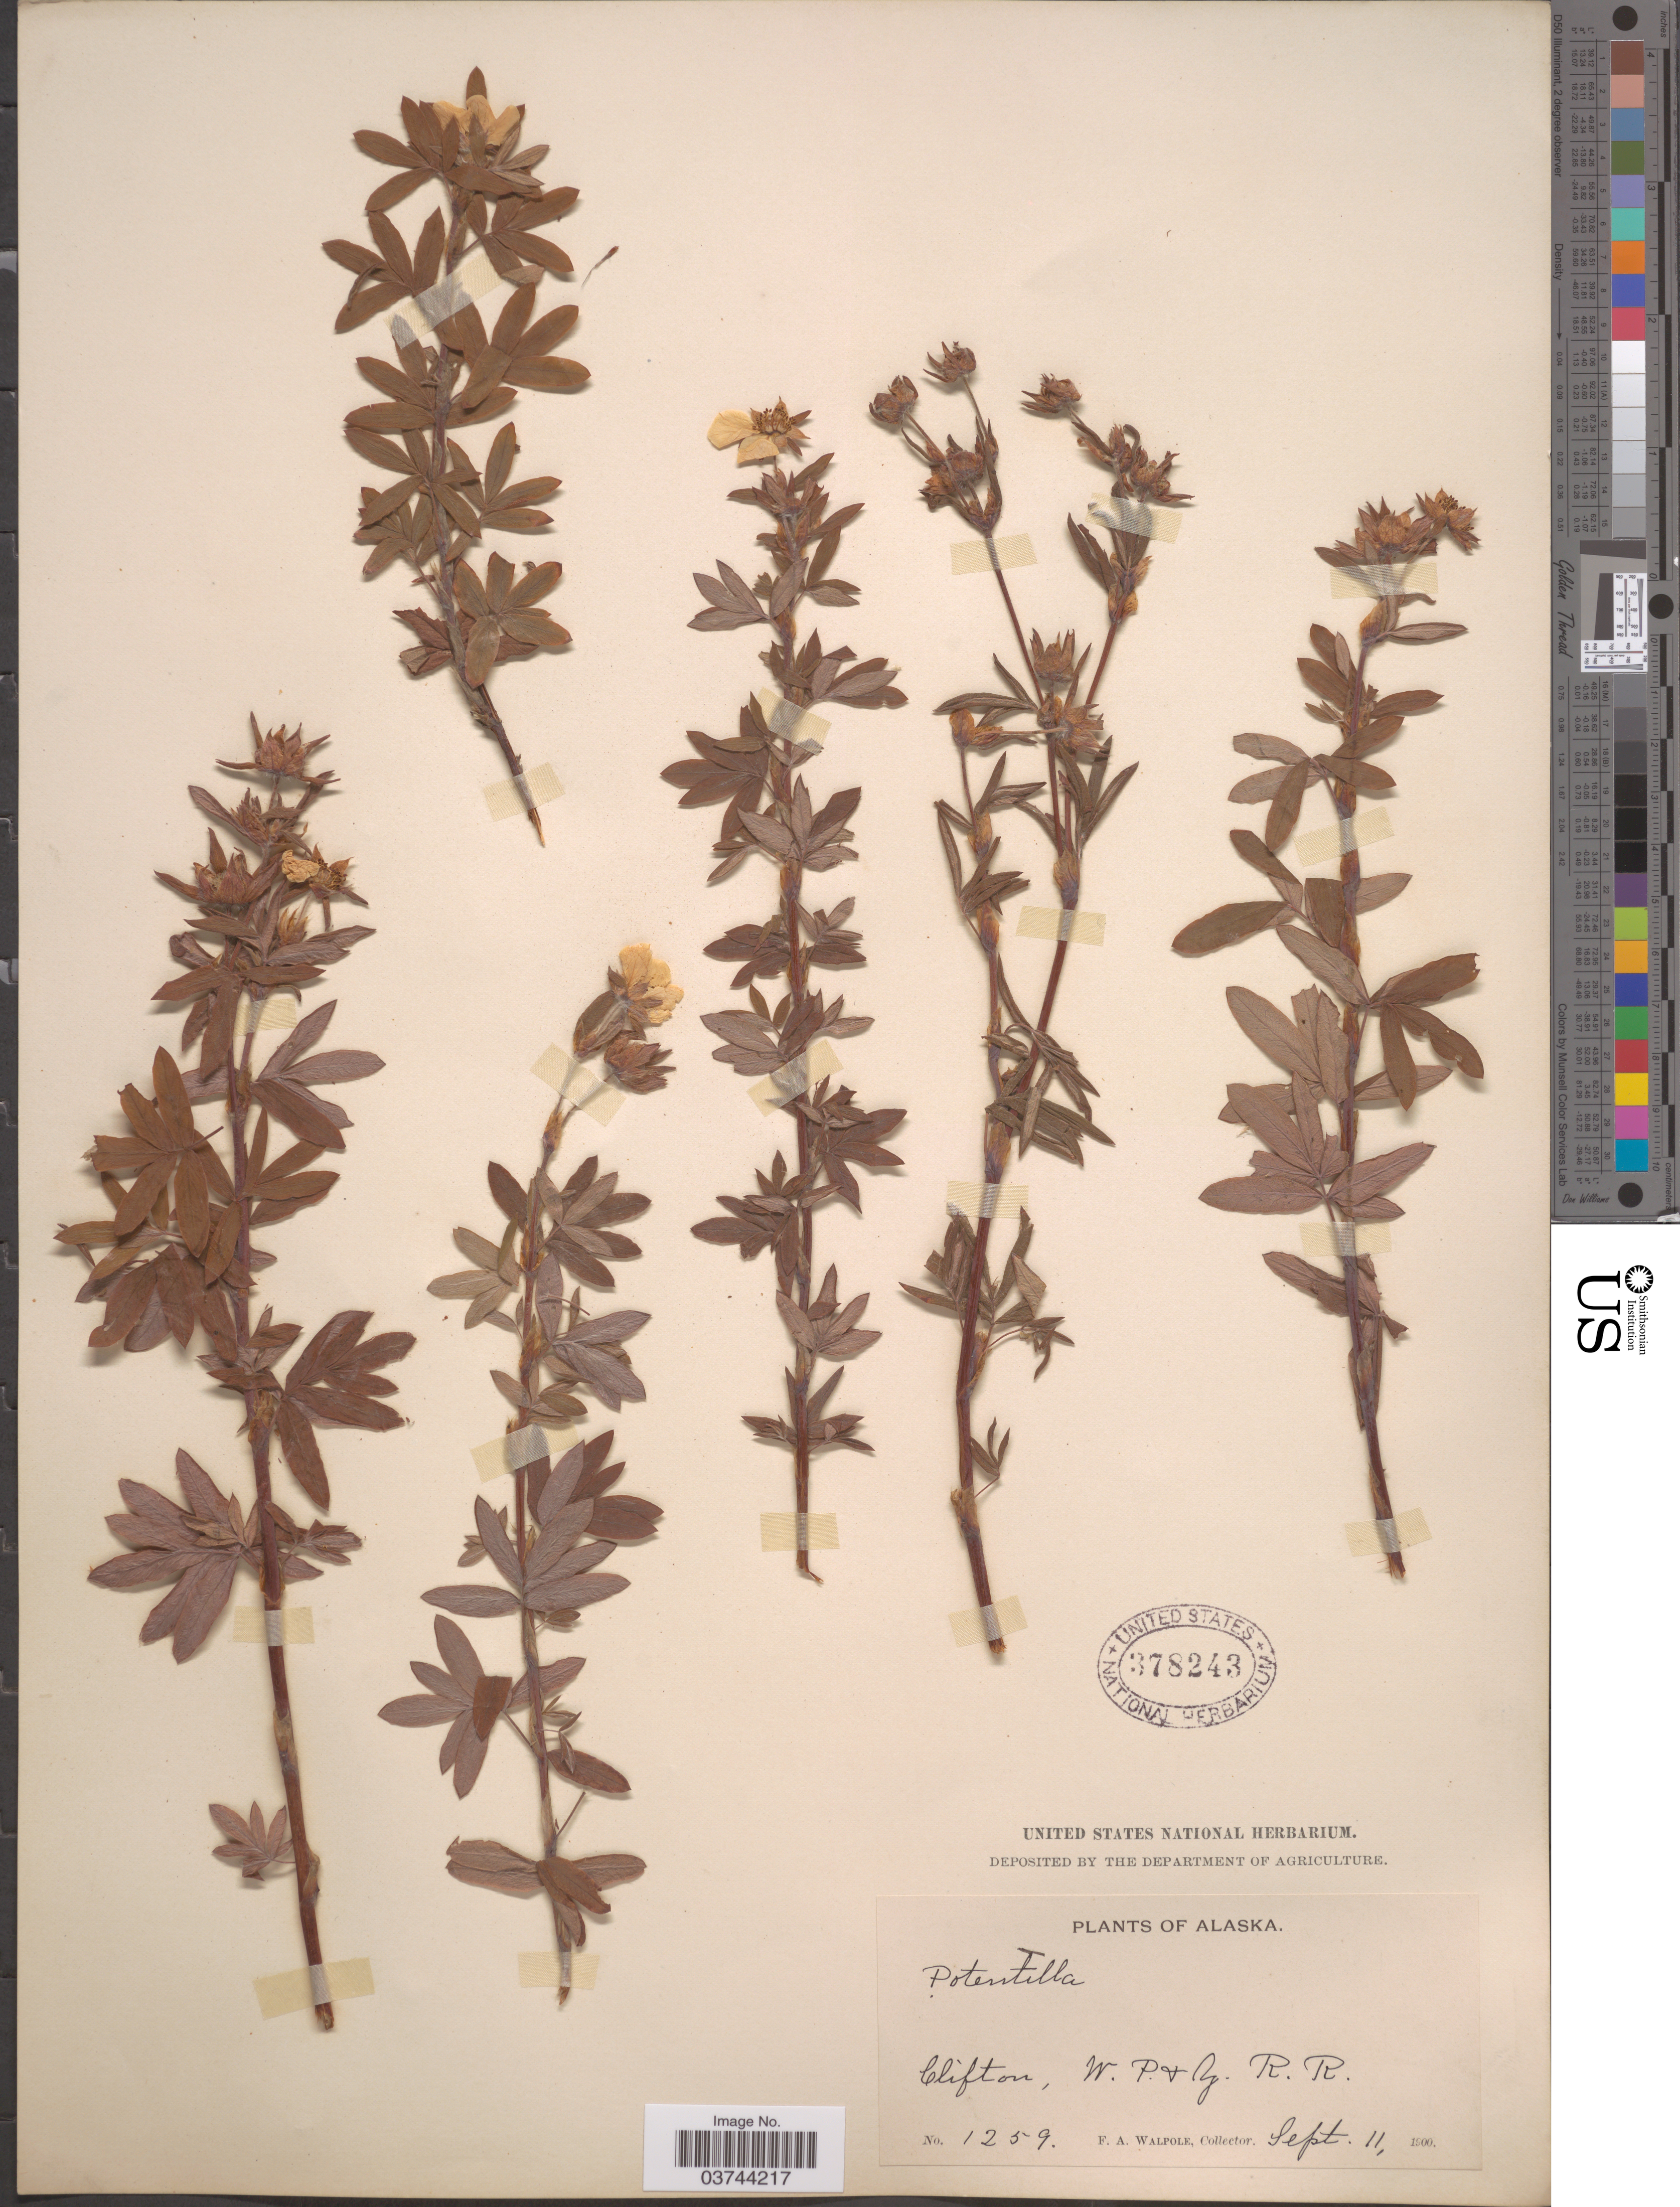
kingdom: Plantae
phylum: Tracheophyta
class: Magnoliopsida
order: Rosales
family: Rosaceae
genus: Dasiphora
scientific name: Dasiphora fruticosa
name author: (L.) Rydb.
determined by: Strong, Mark T., (BOT), Smithsonian Institution - National Museum of Natural History (UNITED STATES)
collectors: F. Walpole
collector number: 1259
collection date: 1900-09-11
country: United States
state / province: Alaska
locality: Clifton, W. P. + Y. R. R.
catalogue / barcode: US 378243